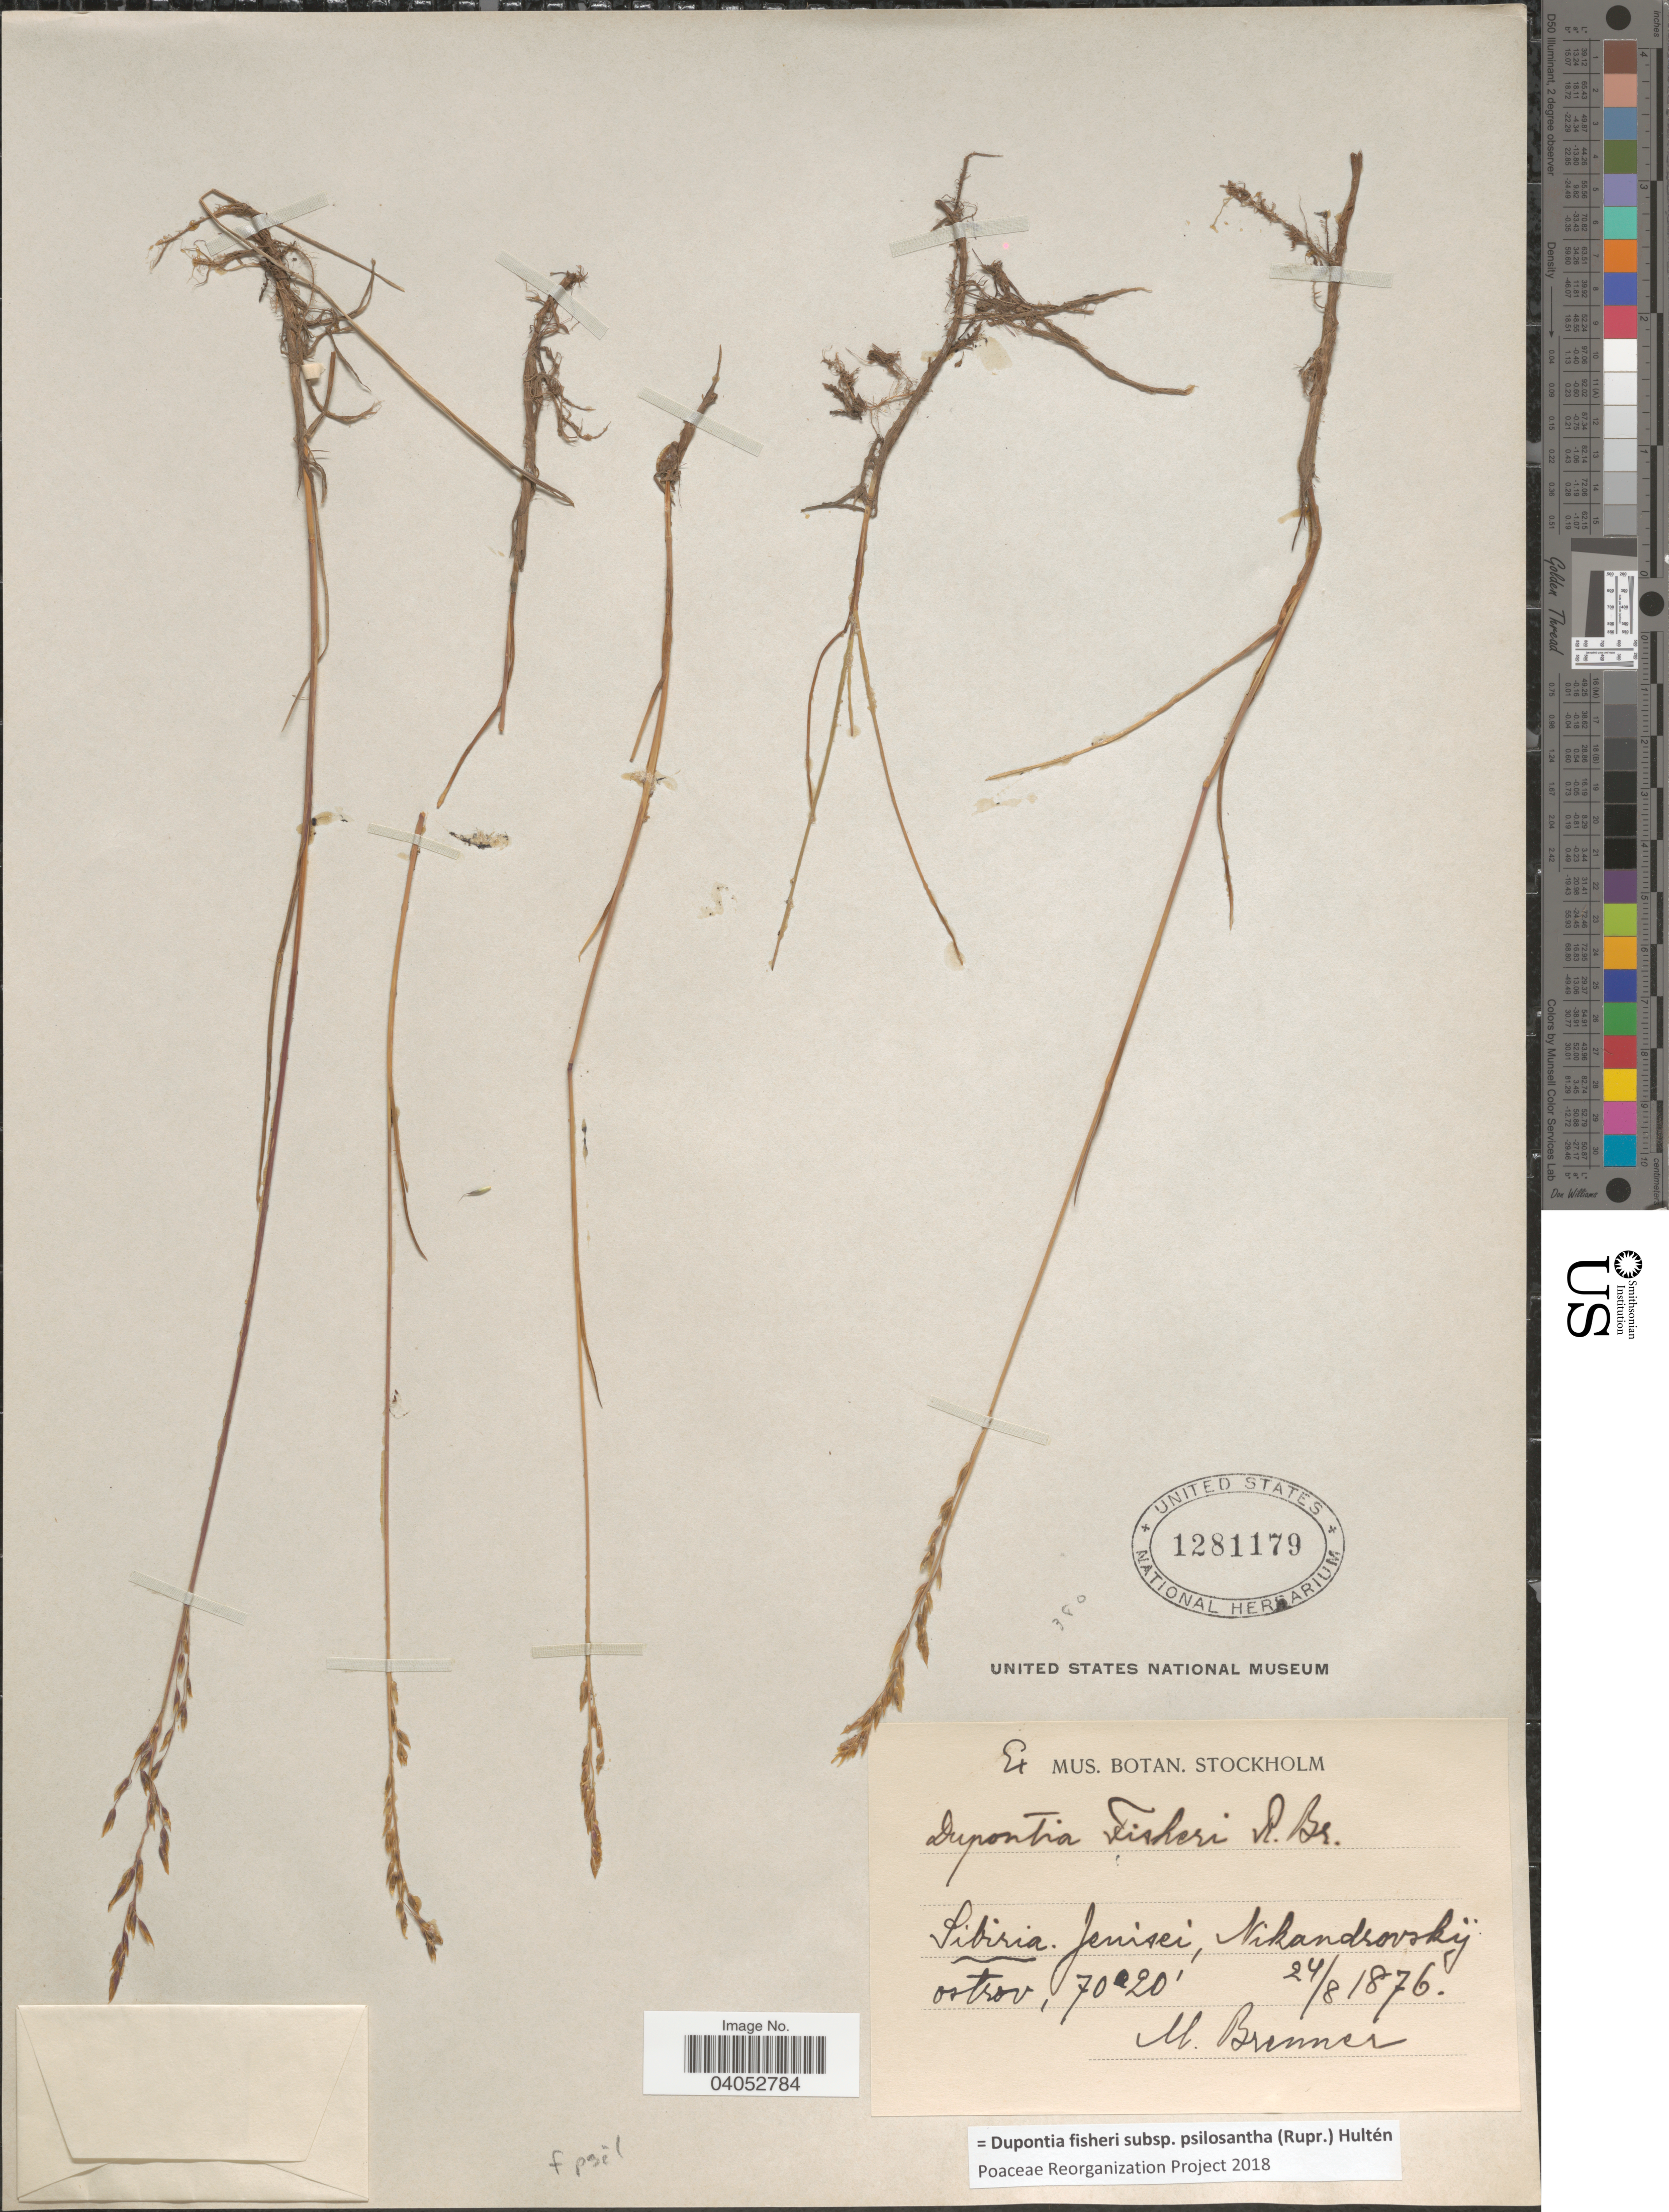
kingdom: Plantae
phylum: Tracheophyta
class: Liliopsida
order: Poales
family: Poaceae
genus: Dupontia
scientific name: Dupontia fisheri subsp. psilosantha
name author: (Rupr.) Hultén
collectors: M. Brenner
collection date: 1876-08-24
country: Russian Federation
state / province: Krasnoyarsk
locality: Sibiria. Jenisei, Nikandrovskij ostrov.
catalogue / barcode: US 1281179